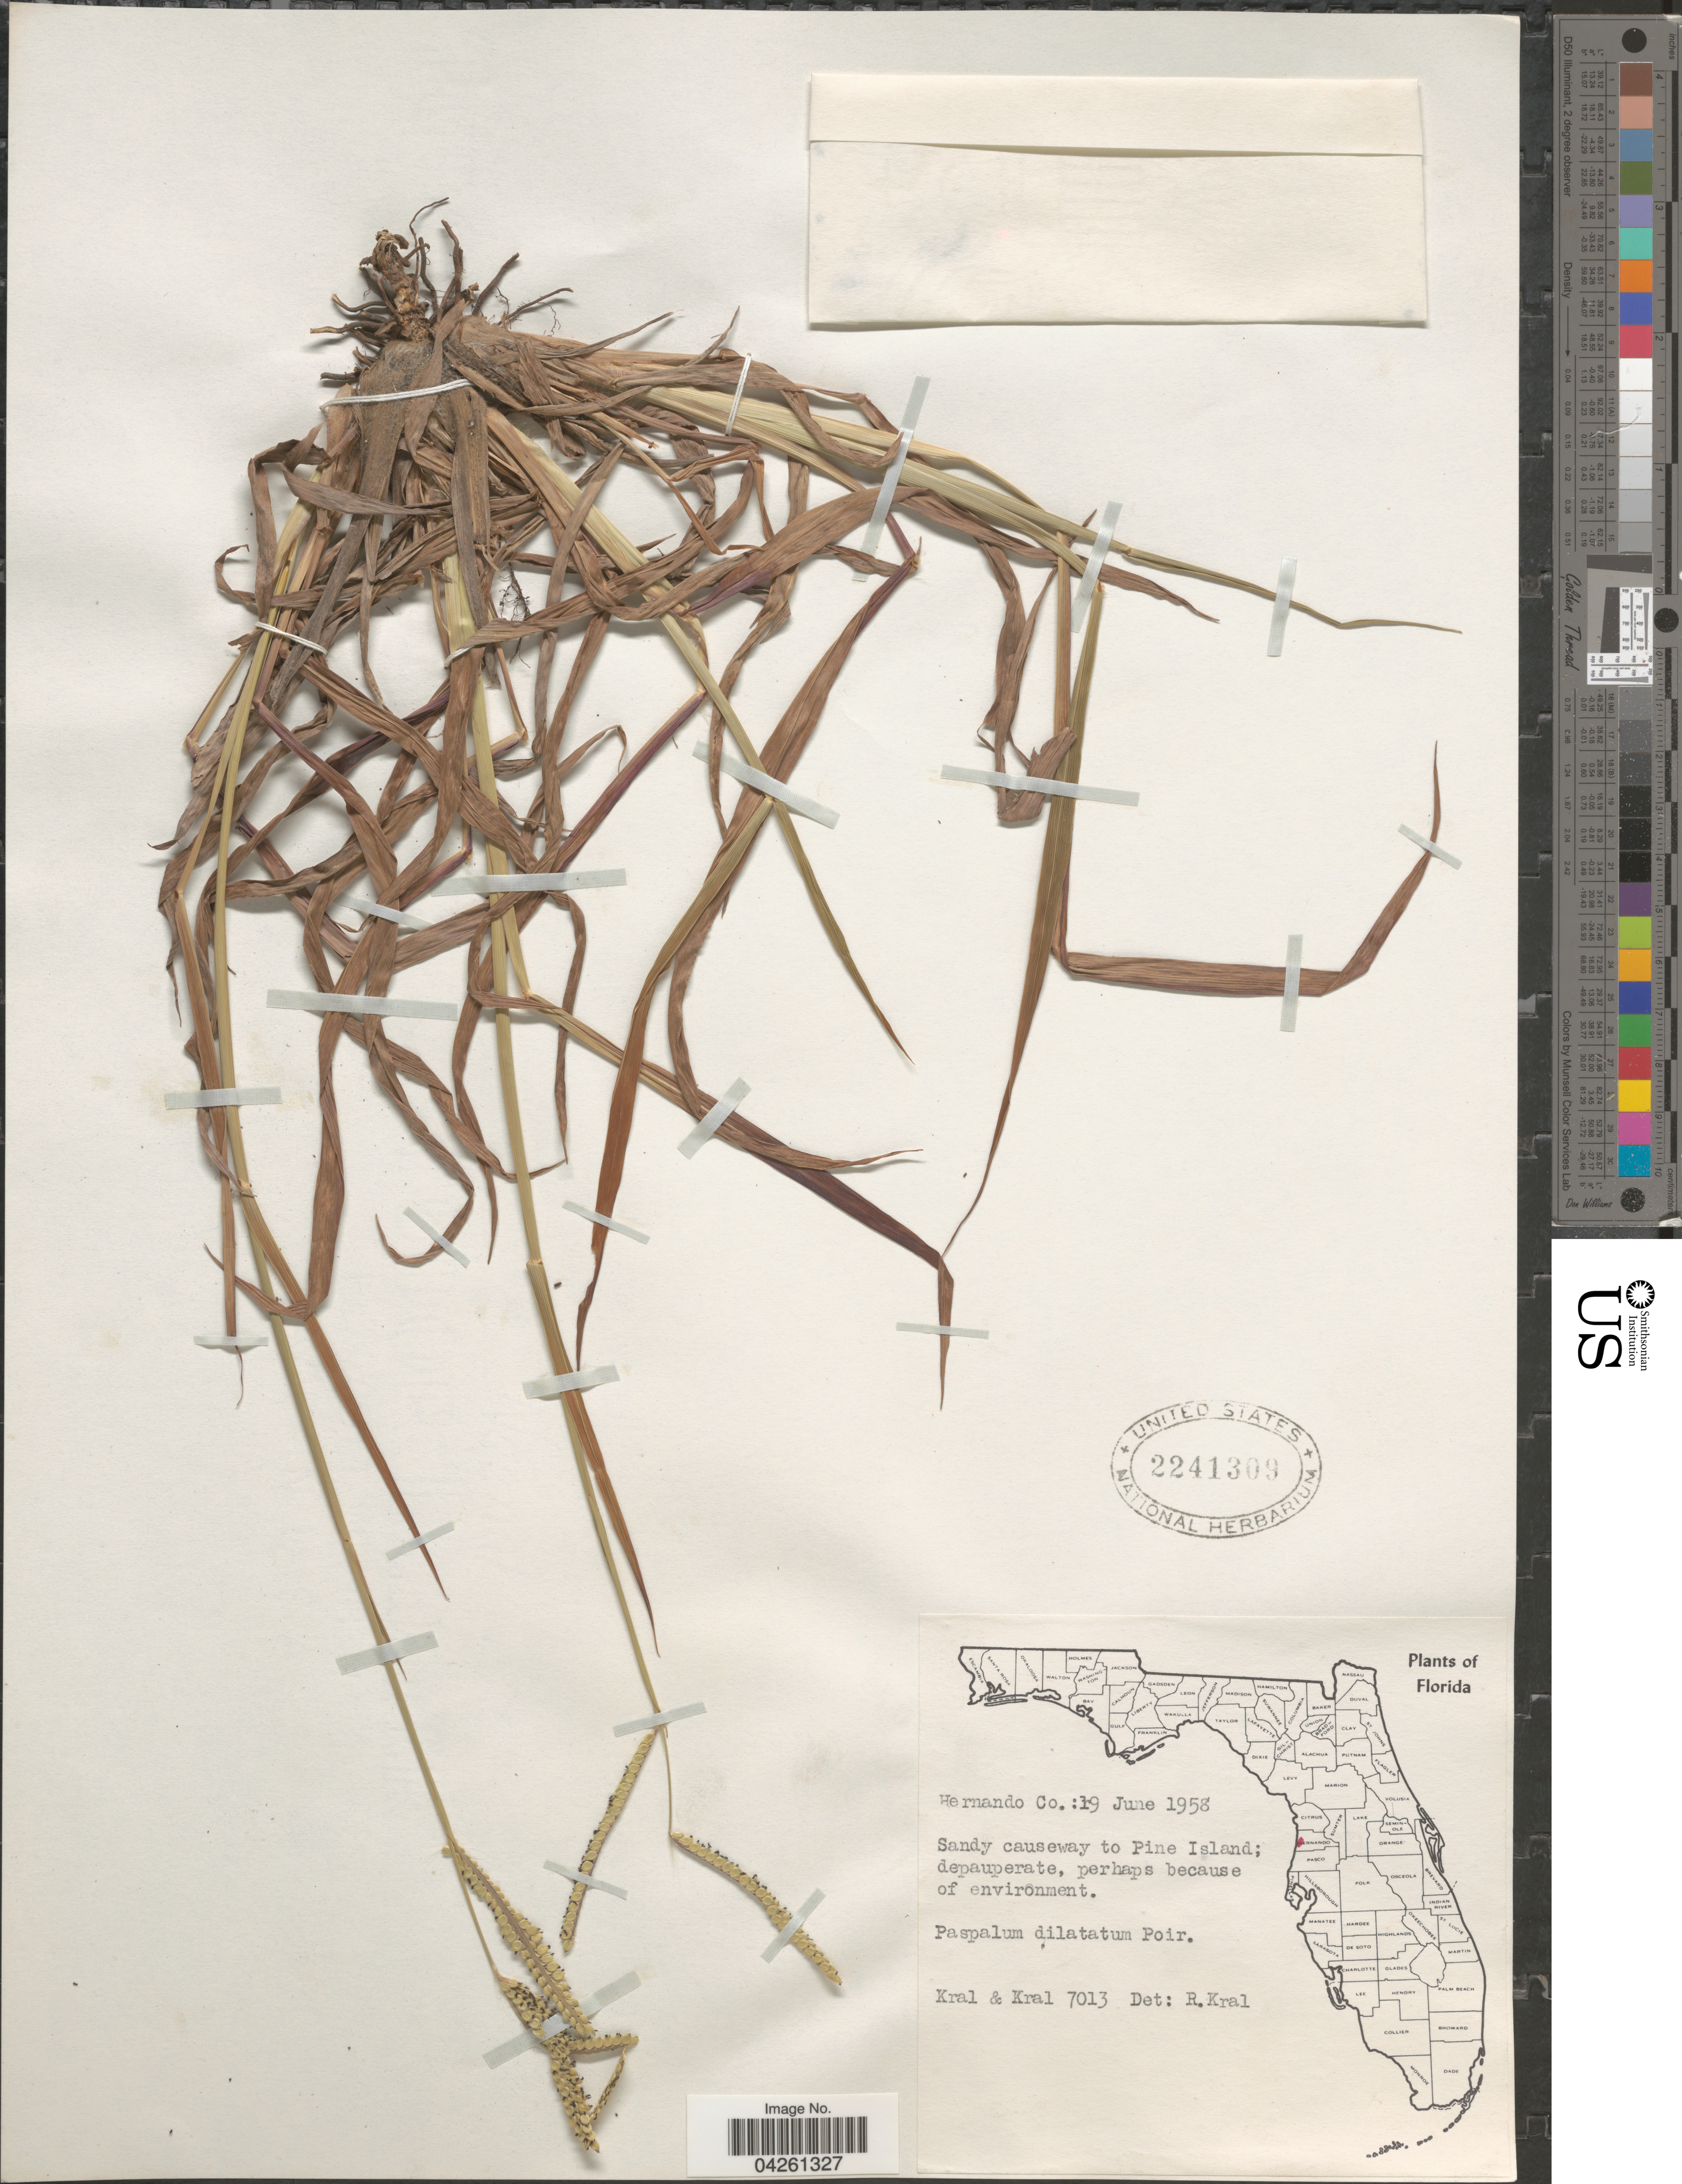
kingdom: Plantae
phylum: Tracheophyta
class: Liliopsida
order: Poales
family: Poaceae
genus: Paspalum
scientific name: Paspalum dilatatum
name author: Poir.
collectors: -- Kral & -- Kral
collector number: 7013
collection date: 1958-06-19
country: United States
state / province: Florida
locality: Hernando Co. Sandy causeway to Pine Island; depauperate perhaps because of environment.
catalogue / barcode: US 2241309